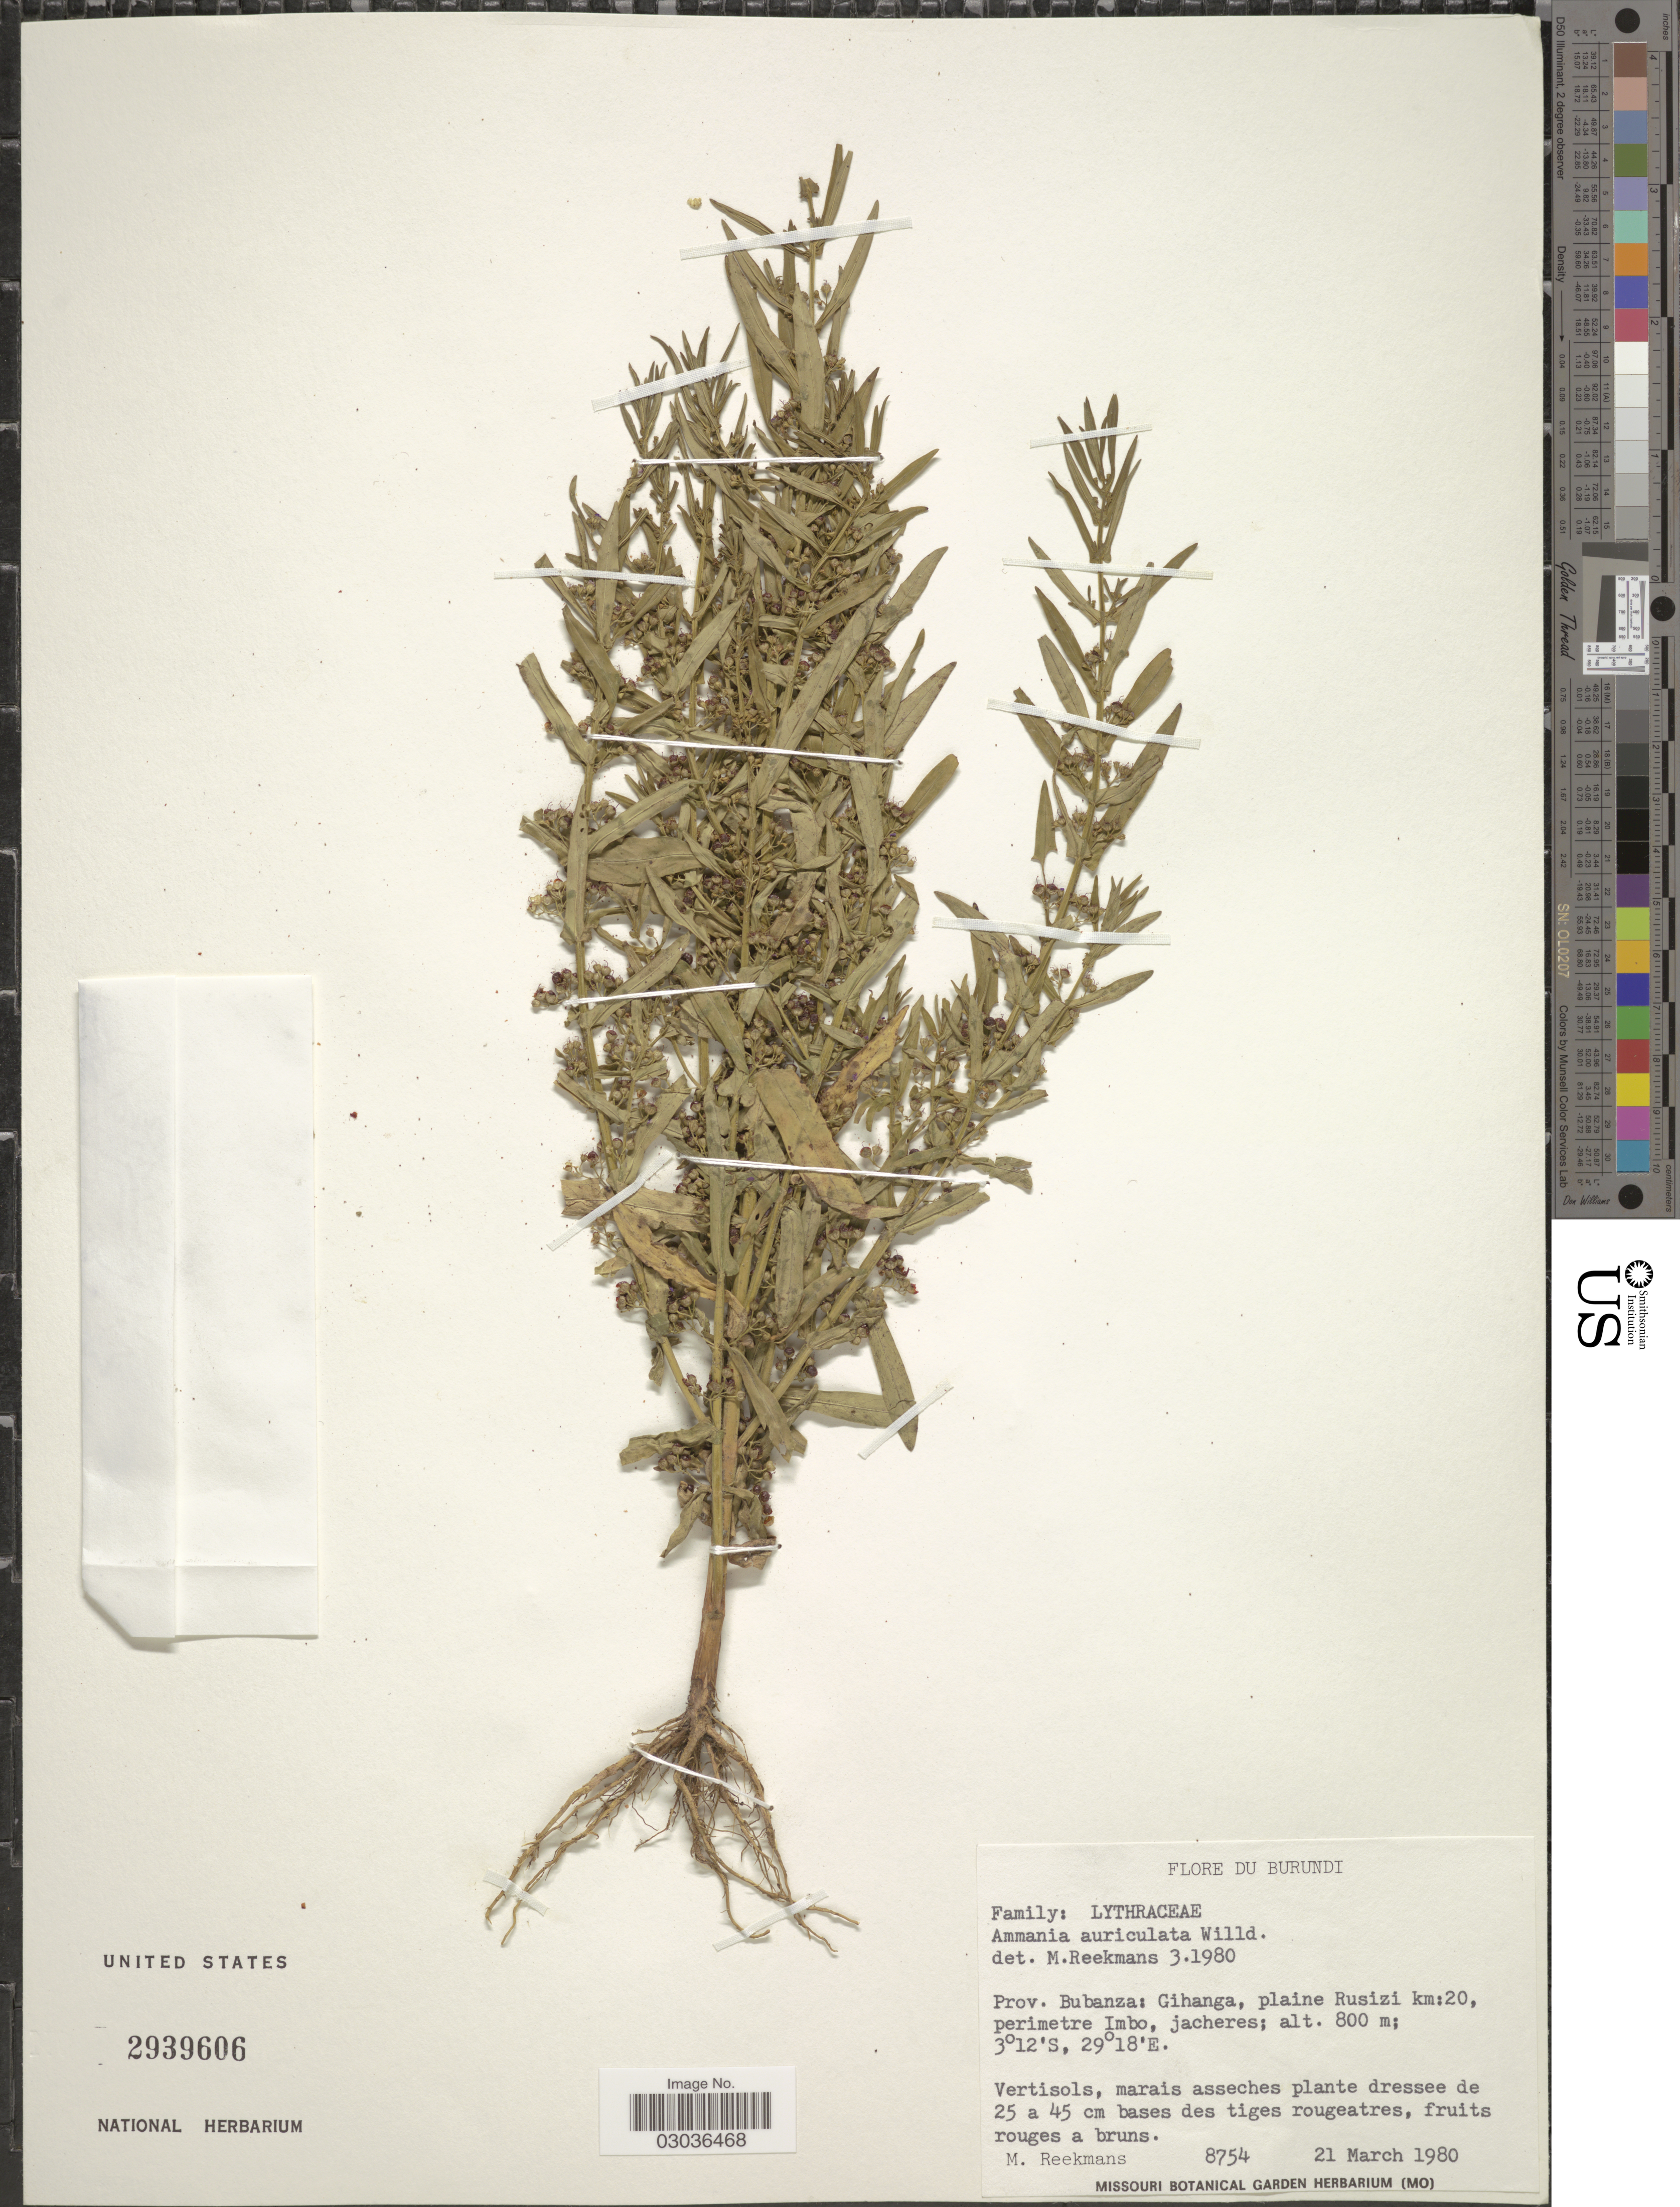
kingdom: Plantae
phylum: Tracheophyta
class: Magnoliopsida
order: Myrtales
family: Lythraceae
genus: Ammannia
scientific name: Ammannia auriculata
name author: Willd.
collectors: M. Reekmans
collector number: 8754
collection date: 1980-03-21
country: Burundi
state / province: Bubanza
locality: Gihanga, plaine Rusizi km: 20, perimetre Imbo.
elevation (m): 800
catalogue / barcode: US 2939606